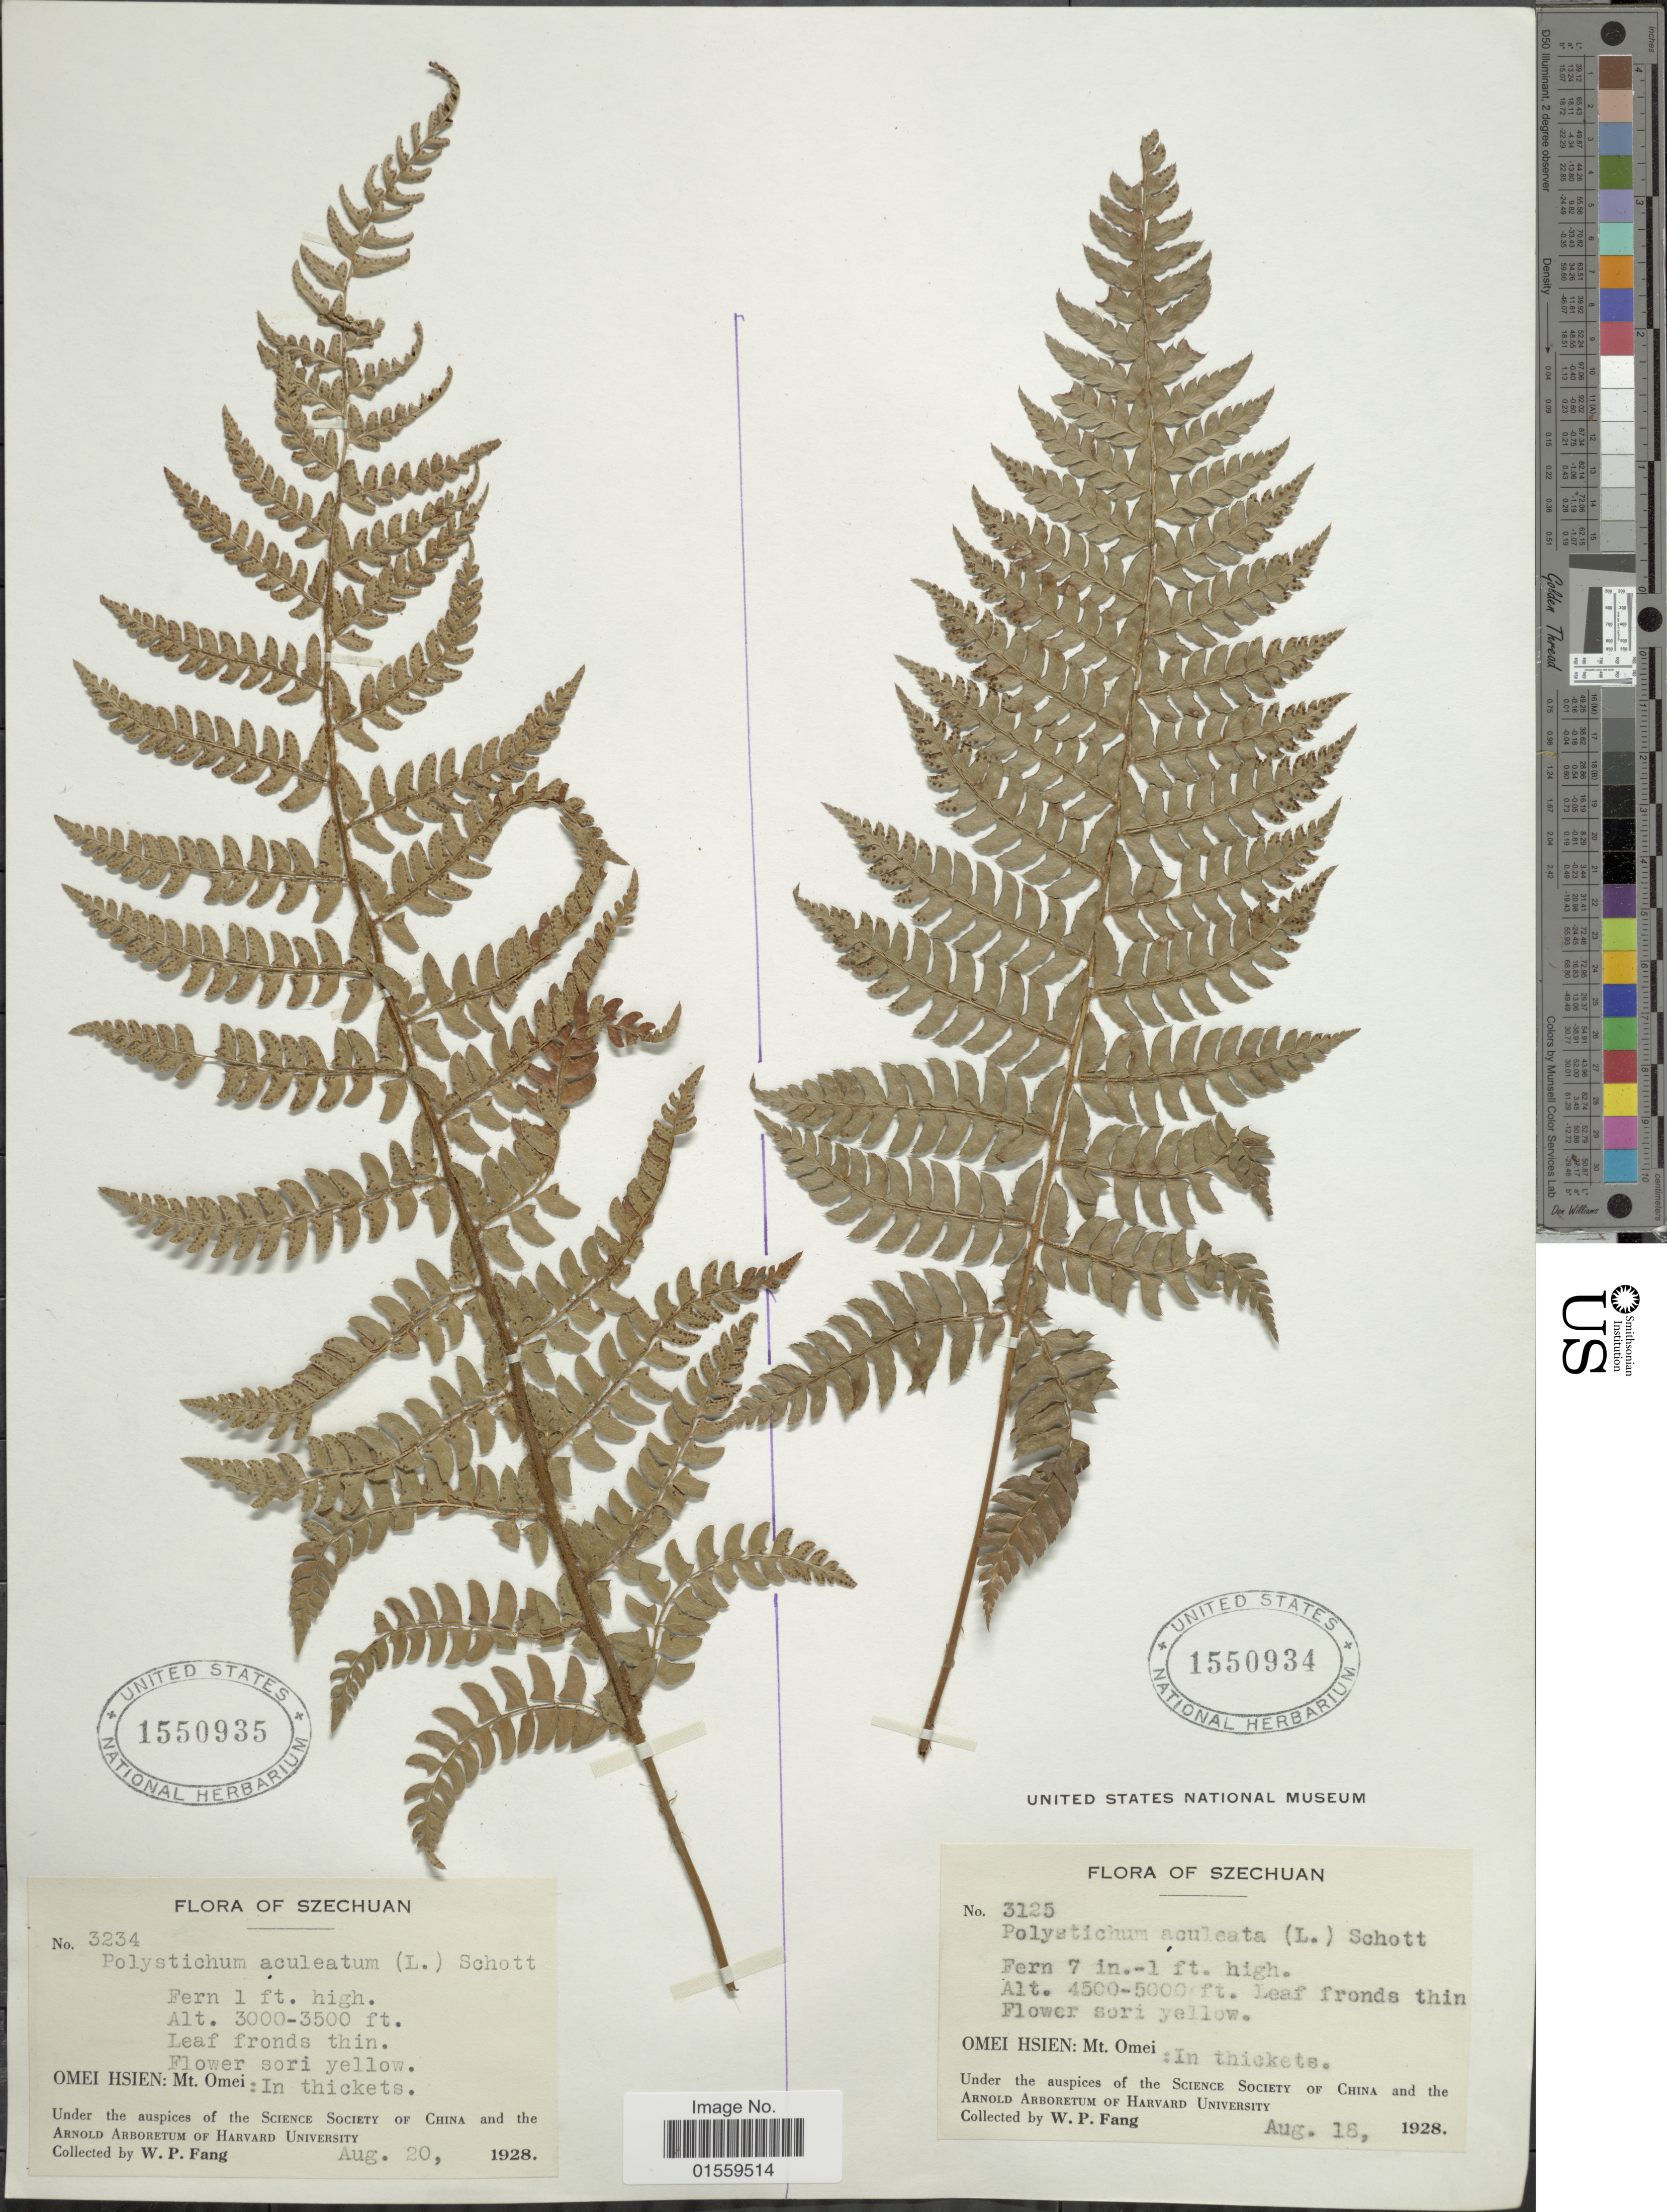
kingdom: Plantae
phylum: Tracheophyta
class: Polypodiopsida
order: Polypodiales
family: Dryopteridaceae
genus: Polystichum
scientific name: Polystichum setiferum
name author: (Forssk.) Moore ex Woynar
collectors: W. P. Fang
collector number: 3234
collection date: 1928-08-20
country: China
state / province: Sichuan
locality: Szechuan, Omei Hsien: Mt. Omei.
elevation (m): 914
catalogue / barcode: US 1550935